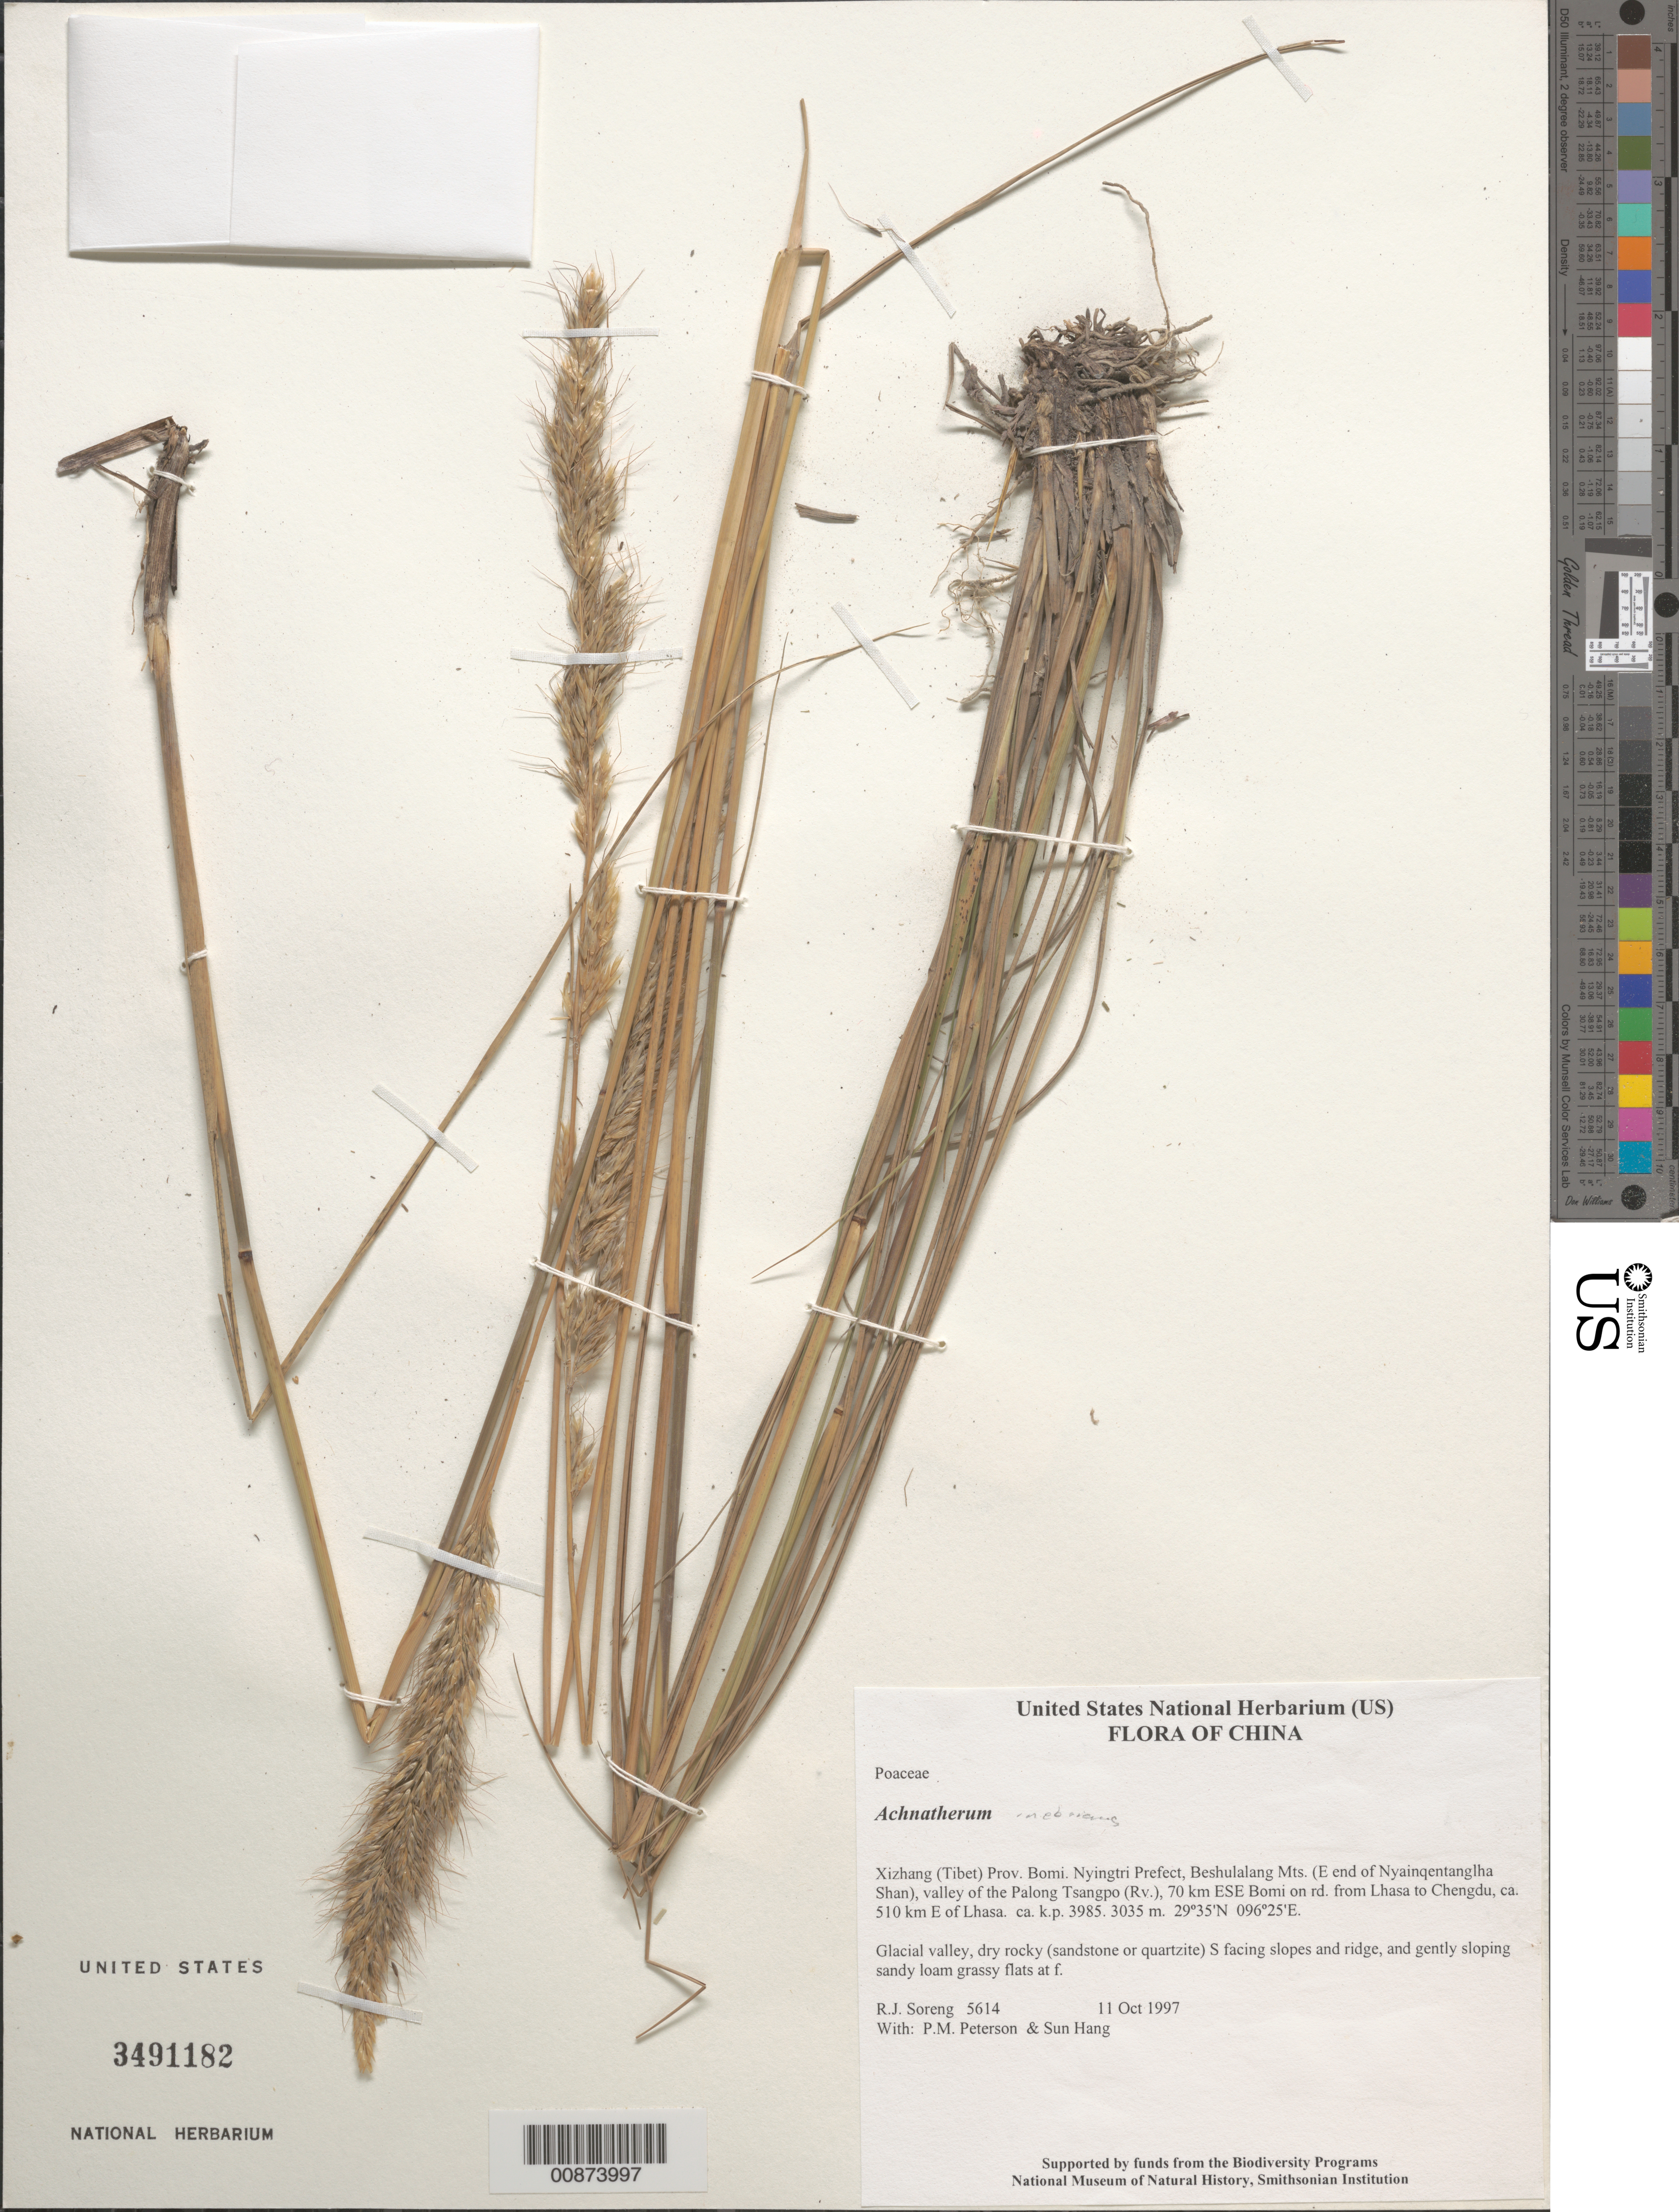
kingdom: Plantae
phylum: Tracheophyta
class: Liliopsida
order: Poales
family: Poaceae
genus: Achnatherum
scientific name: Achnatherum inebrians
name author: (Hance) Keng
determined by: Soreng, Robert J., Research Associate (BOT), Smithsonian Institution - National Museum of Natural History (UNITED STATES)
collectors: R. J. Soreng, P. M. Peterson & Sun Hang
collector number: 5614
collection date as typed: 11 Oct 1997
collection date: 1997-10-11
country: China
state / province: Xizang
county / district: Bomi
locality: Nyingtri Prefect, Beshulalang Mts. (E end of Nyainqentanglha Shan), valley of the Palong Tsangpo (Rv.), 70 km ESE Bomi on rd. from Lhasa to Chengdu, ca. 510 km E of Lhasa. ca. k.p. 3985.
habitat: Glacial valley, dry rocky (sandstone or quartzite) S facing slopes and ridge, and gently sloping sandy loam grassy flats at f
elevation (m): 3035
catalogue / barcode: US 3491182